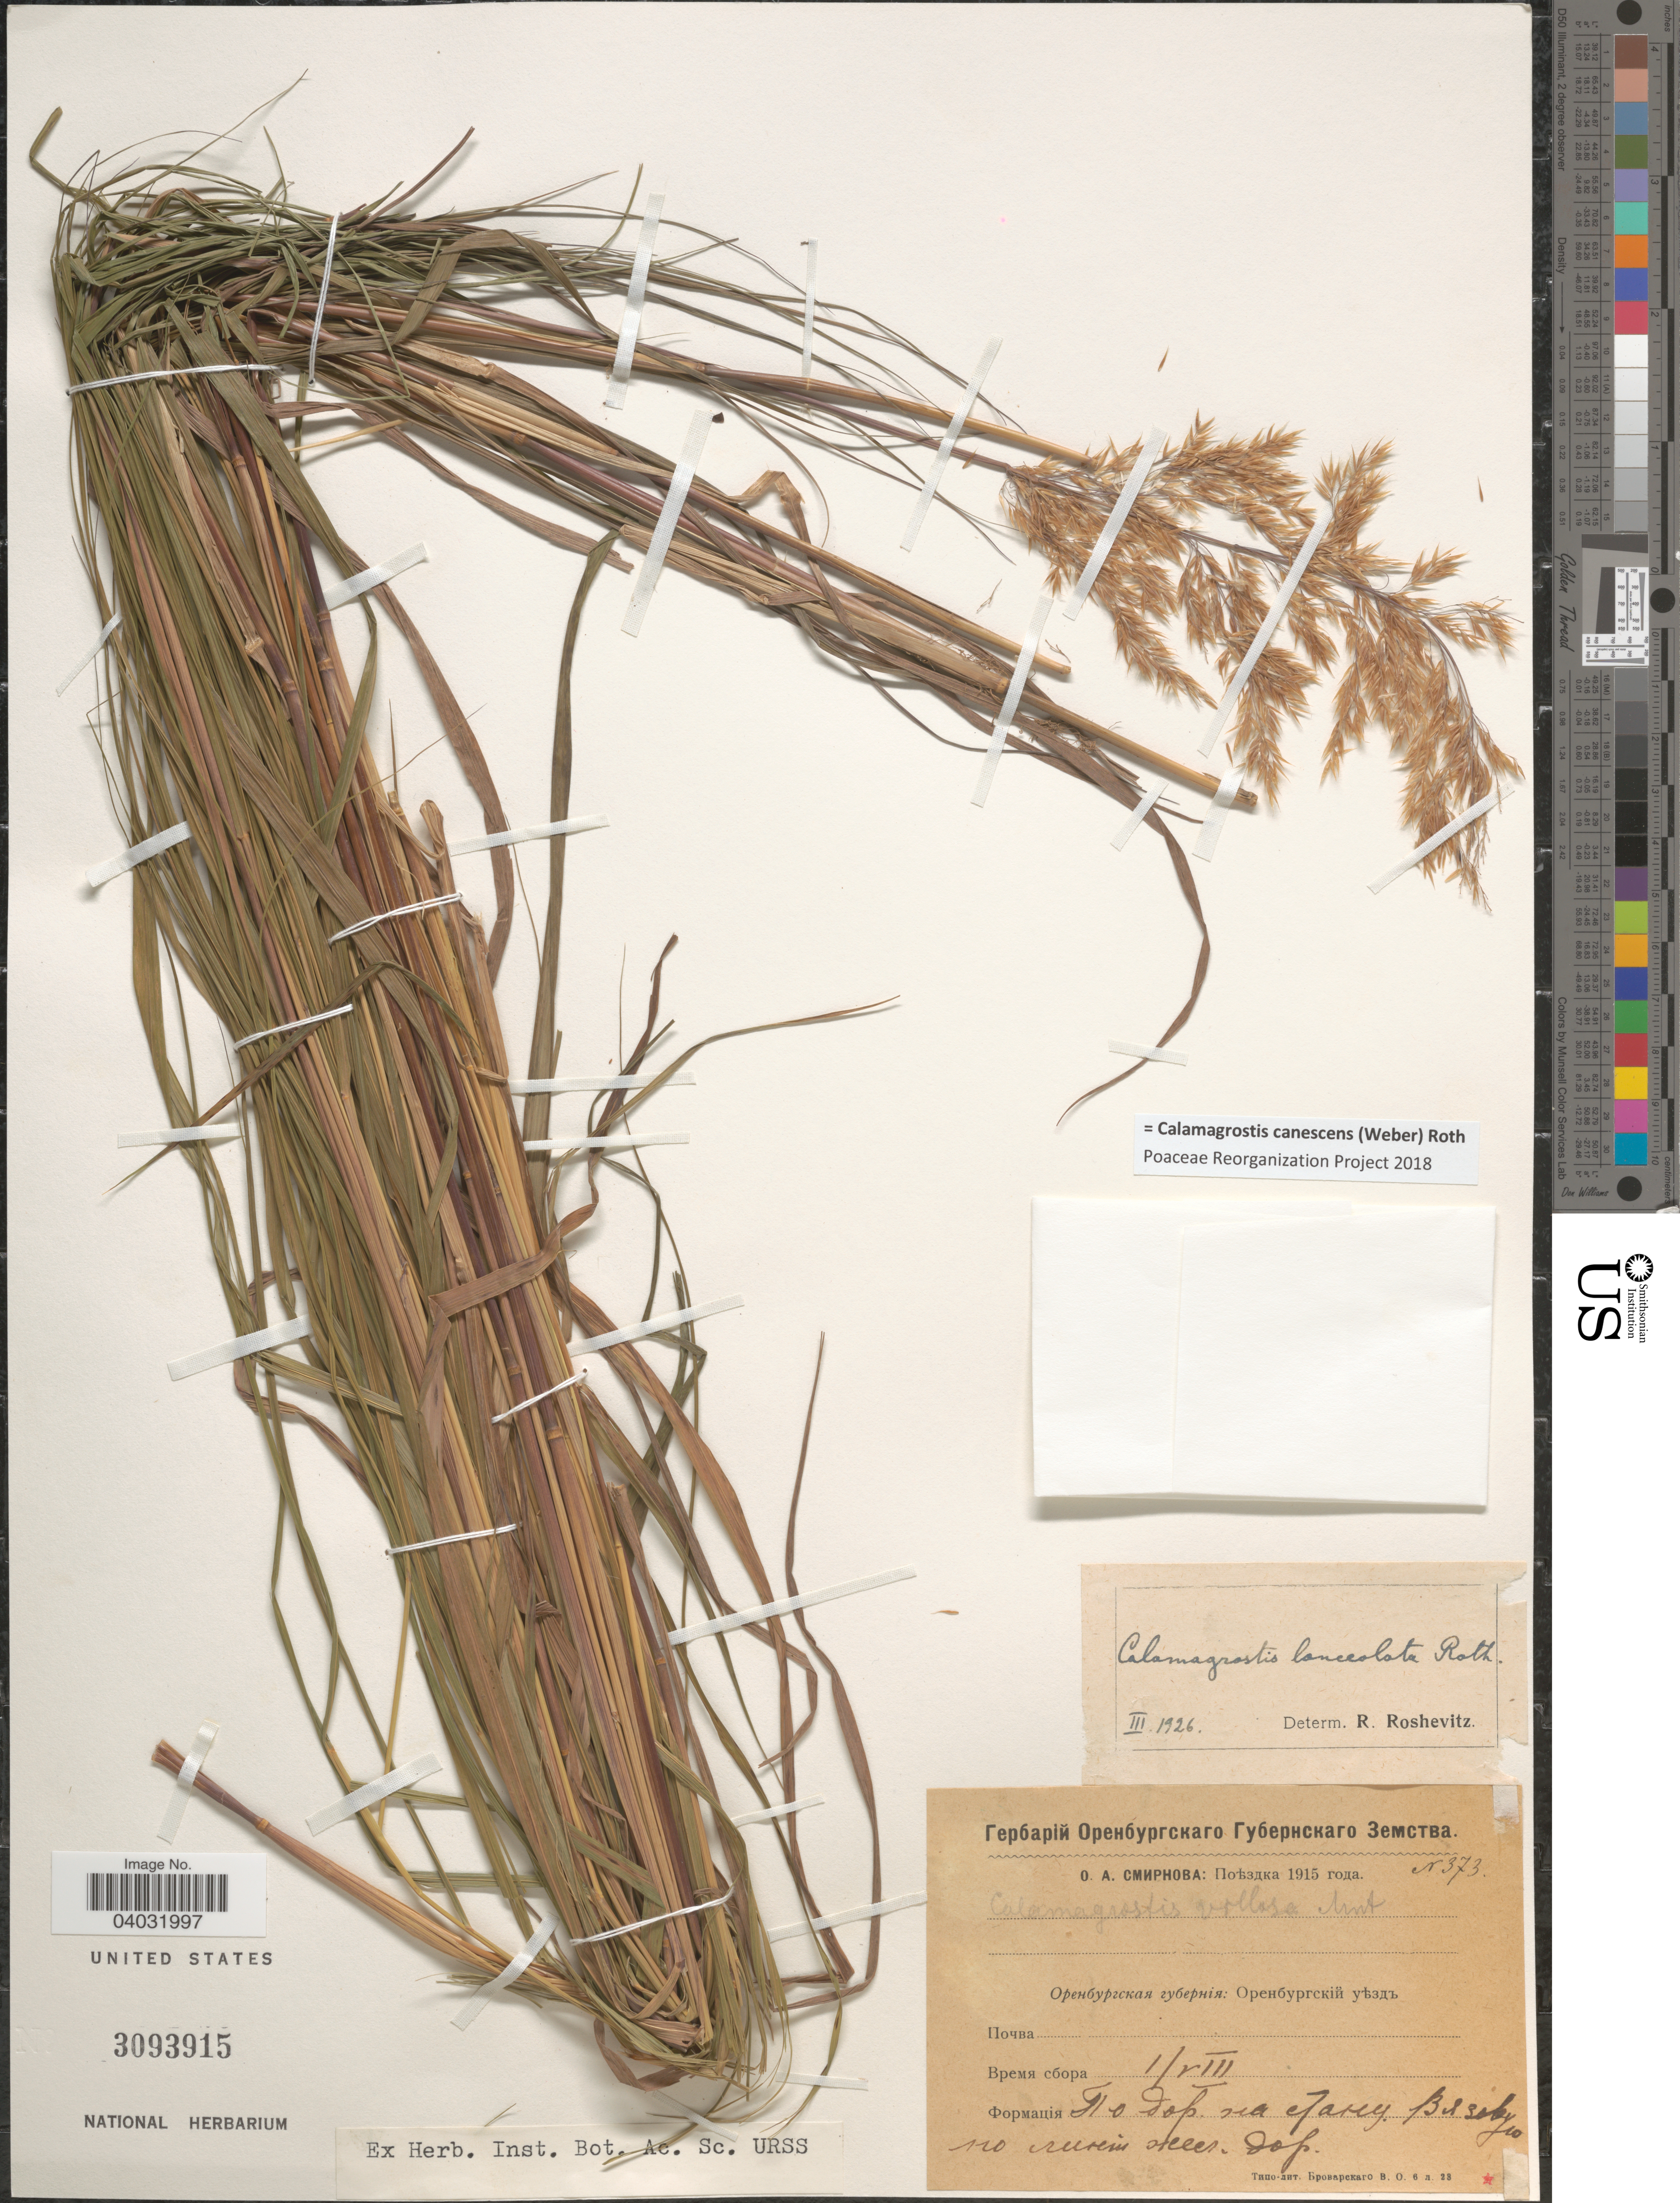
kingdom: Plantae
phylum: Tracheophyta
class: Liliopsida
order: Poales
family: Poaceae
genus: Calamagrostis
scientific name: Calamagrostis canescens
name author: (G.H. Weber) Roth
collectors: O. Smirnova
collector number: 373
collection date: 1915-08-01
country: Russian Federation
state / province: Chelyabinsk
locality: On the road to Stantsiya Vyazovaya (railroad station)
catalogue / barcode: US 3093915